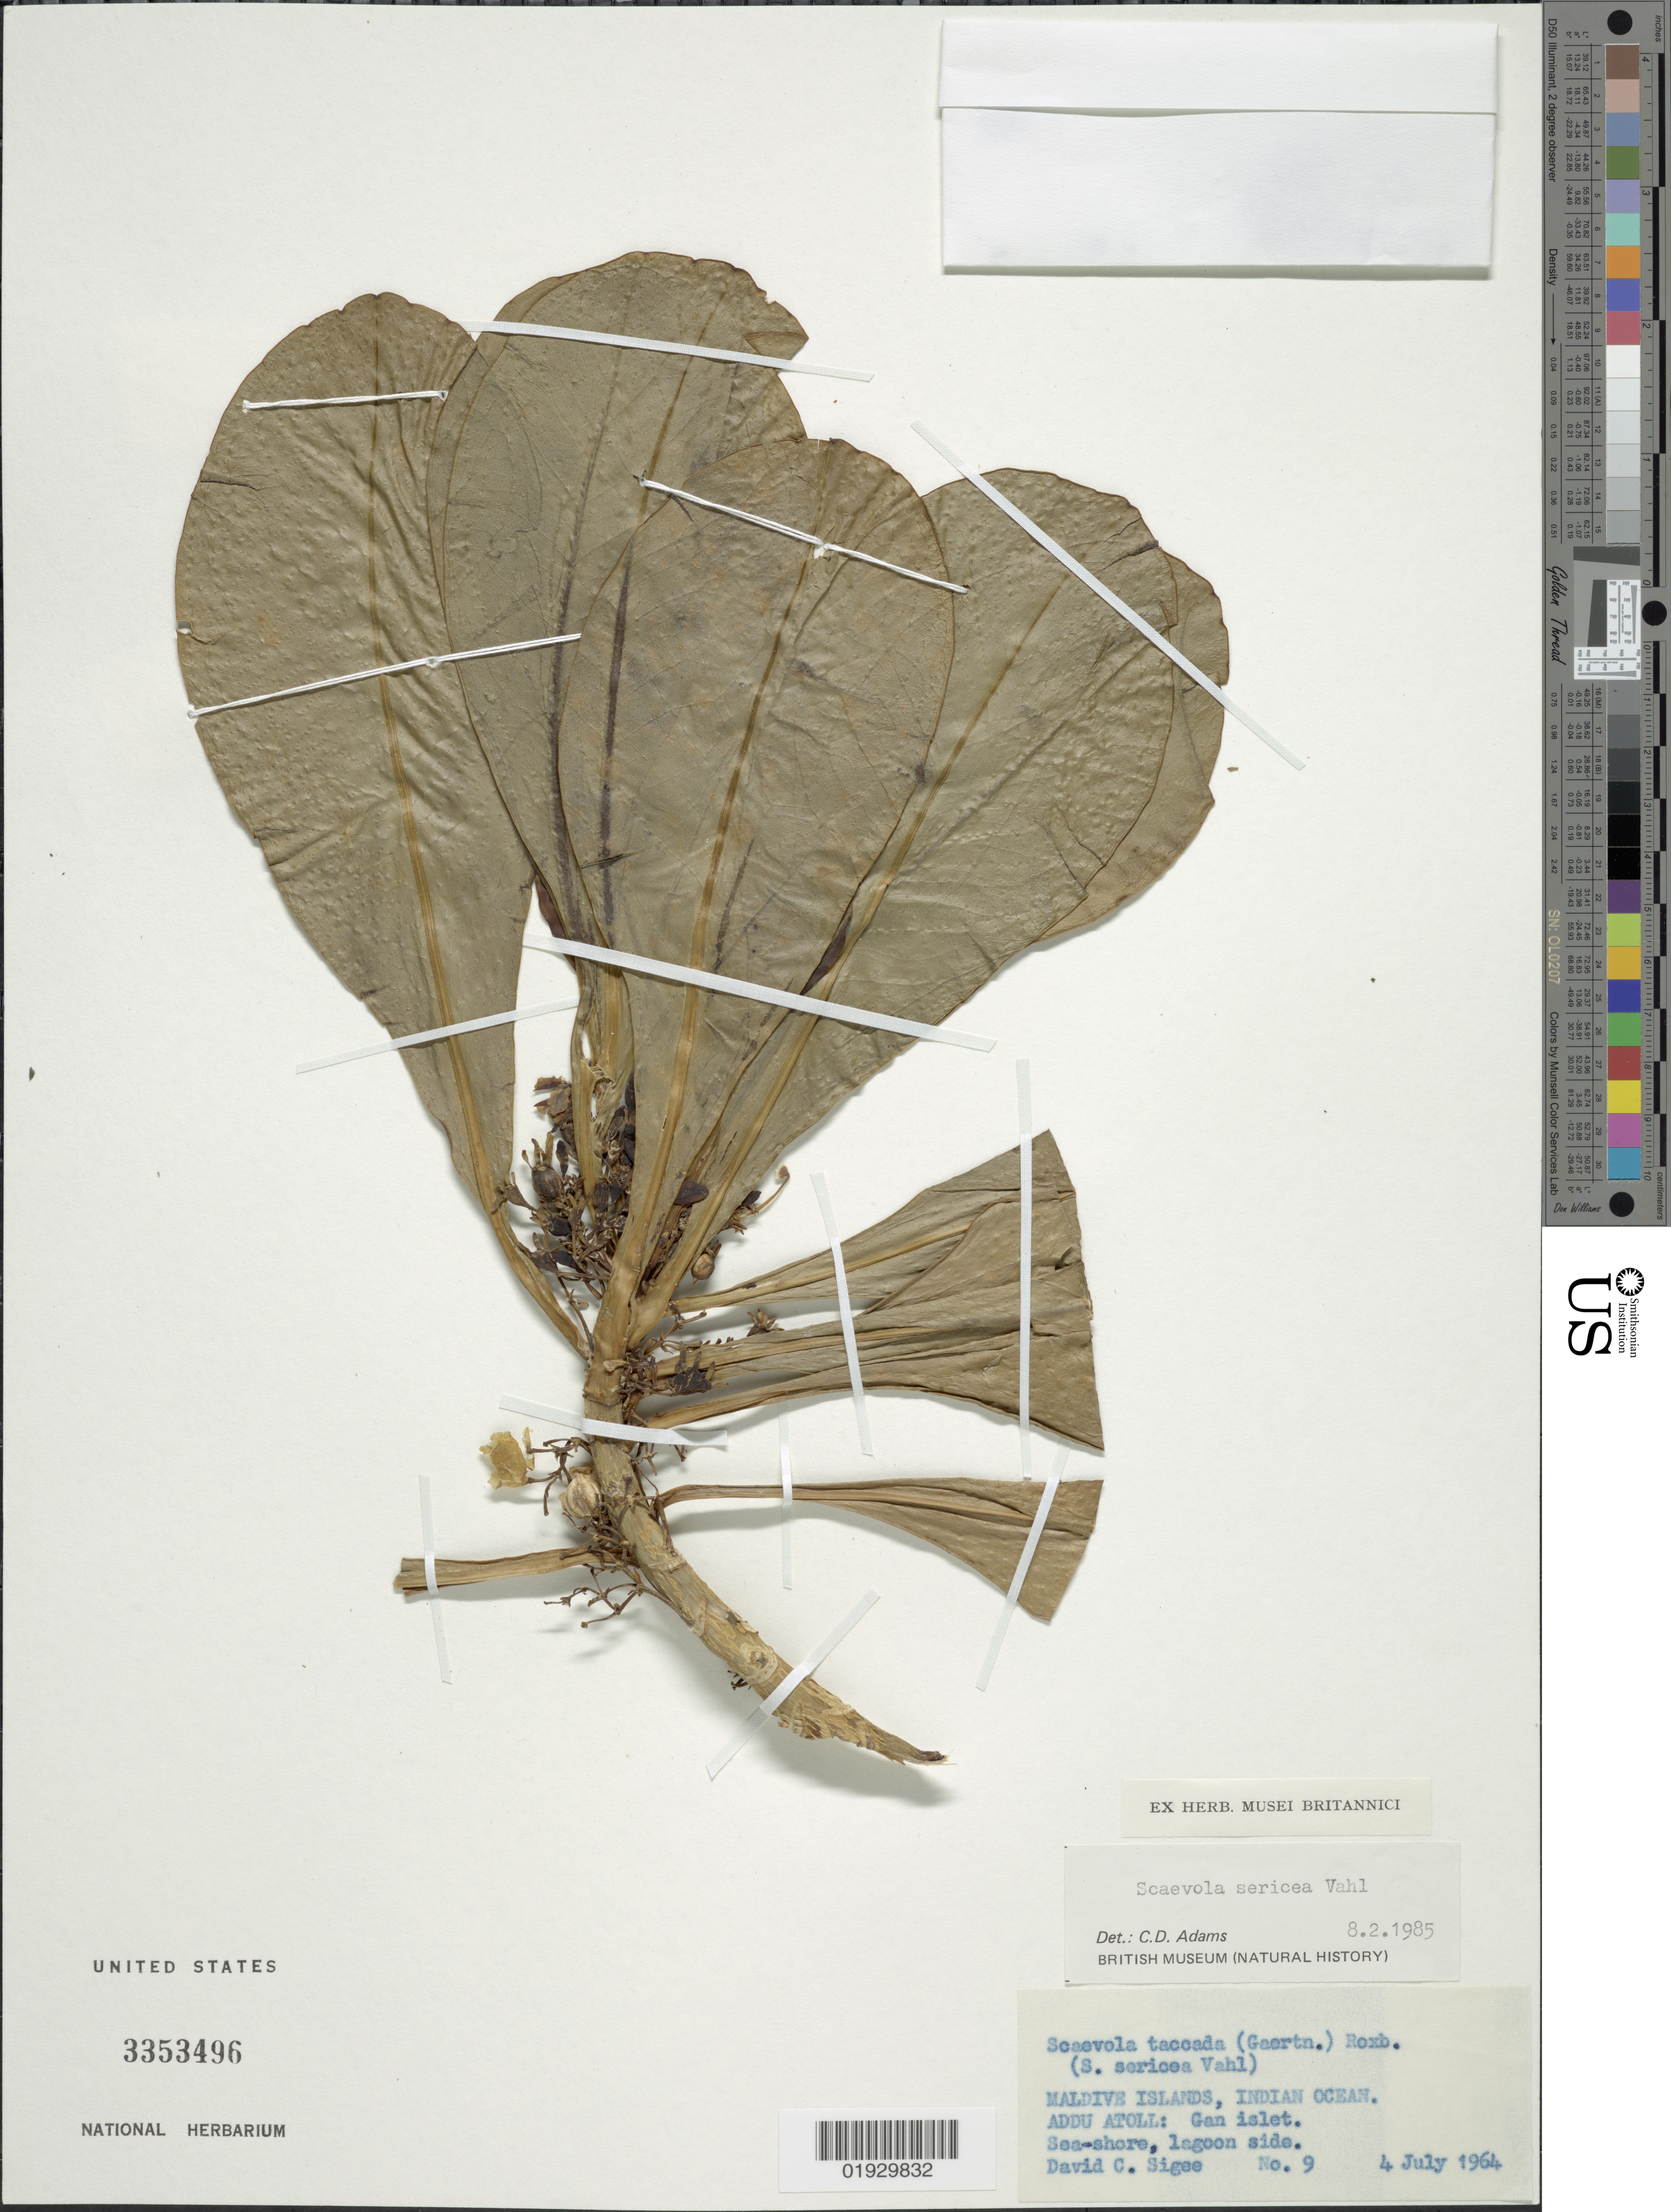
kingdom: Plantae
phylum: Tracheophyta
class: Magnoliopsida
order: Asterales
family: Goodeniaceae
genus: Scaevola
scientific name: Scaevola taccada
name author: (Gaertn.) Roxb.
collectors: D. C. Sigee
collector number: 9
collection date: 1964-07-04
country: Maldive Islands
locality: Indian Ocean. Addu Atoll: Gan islet.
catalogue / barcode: US 3353496